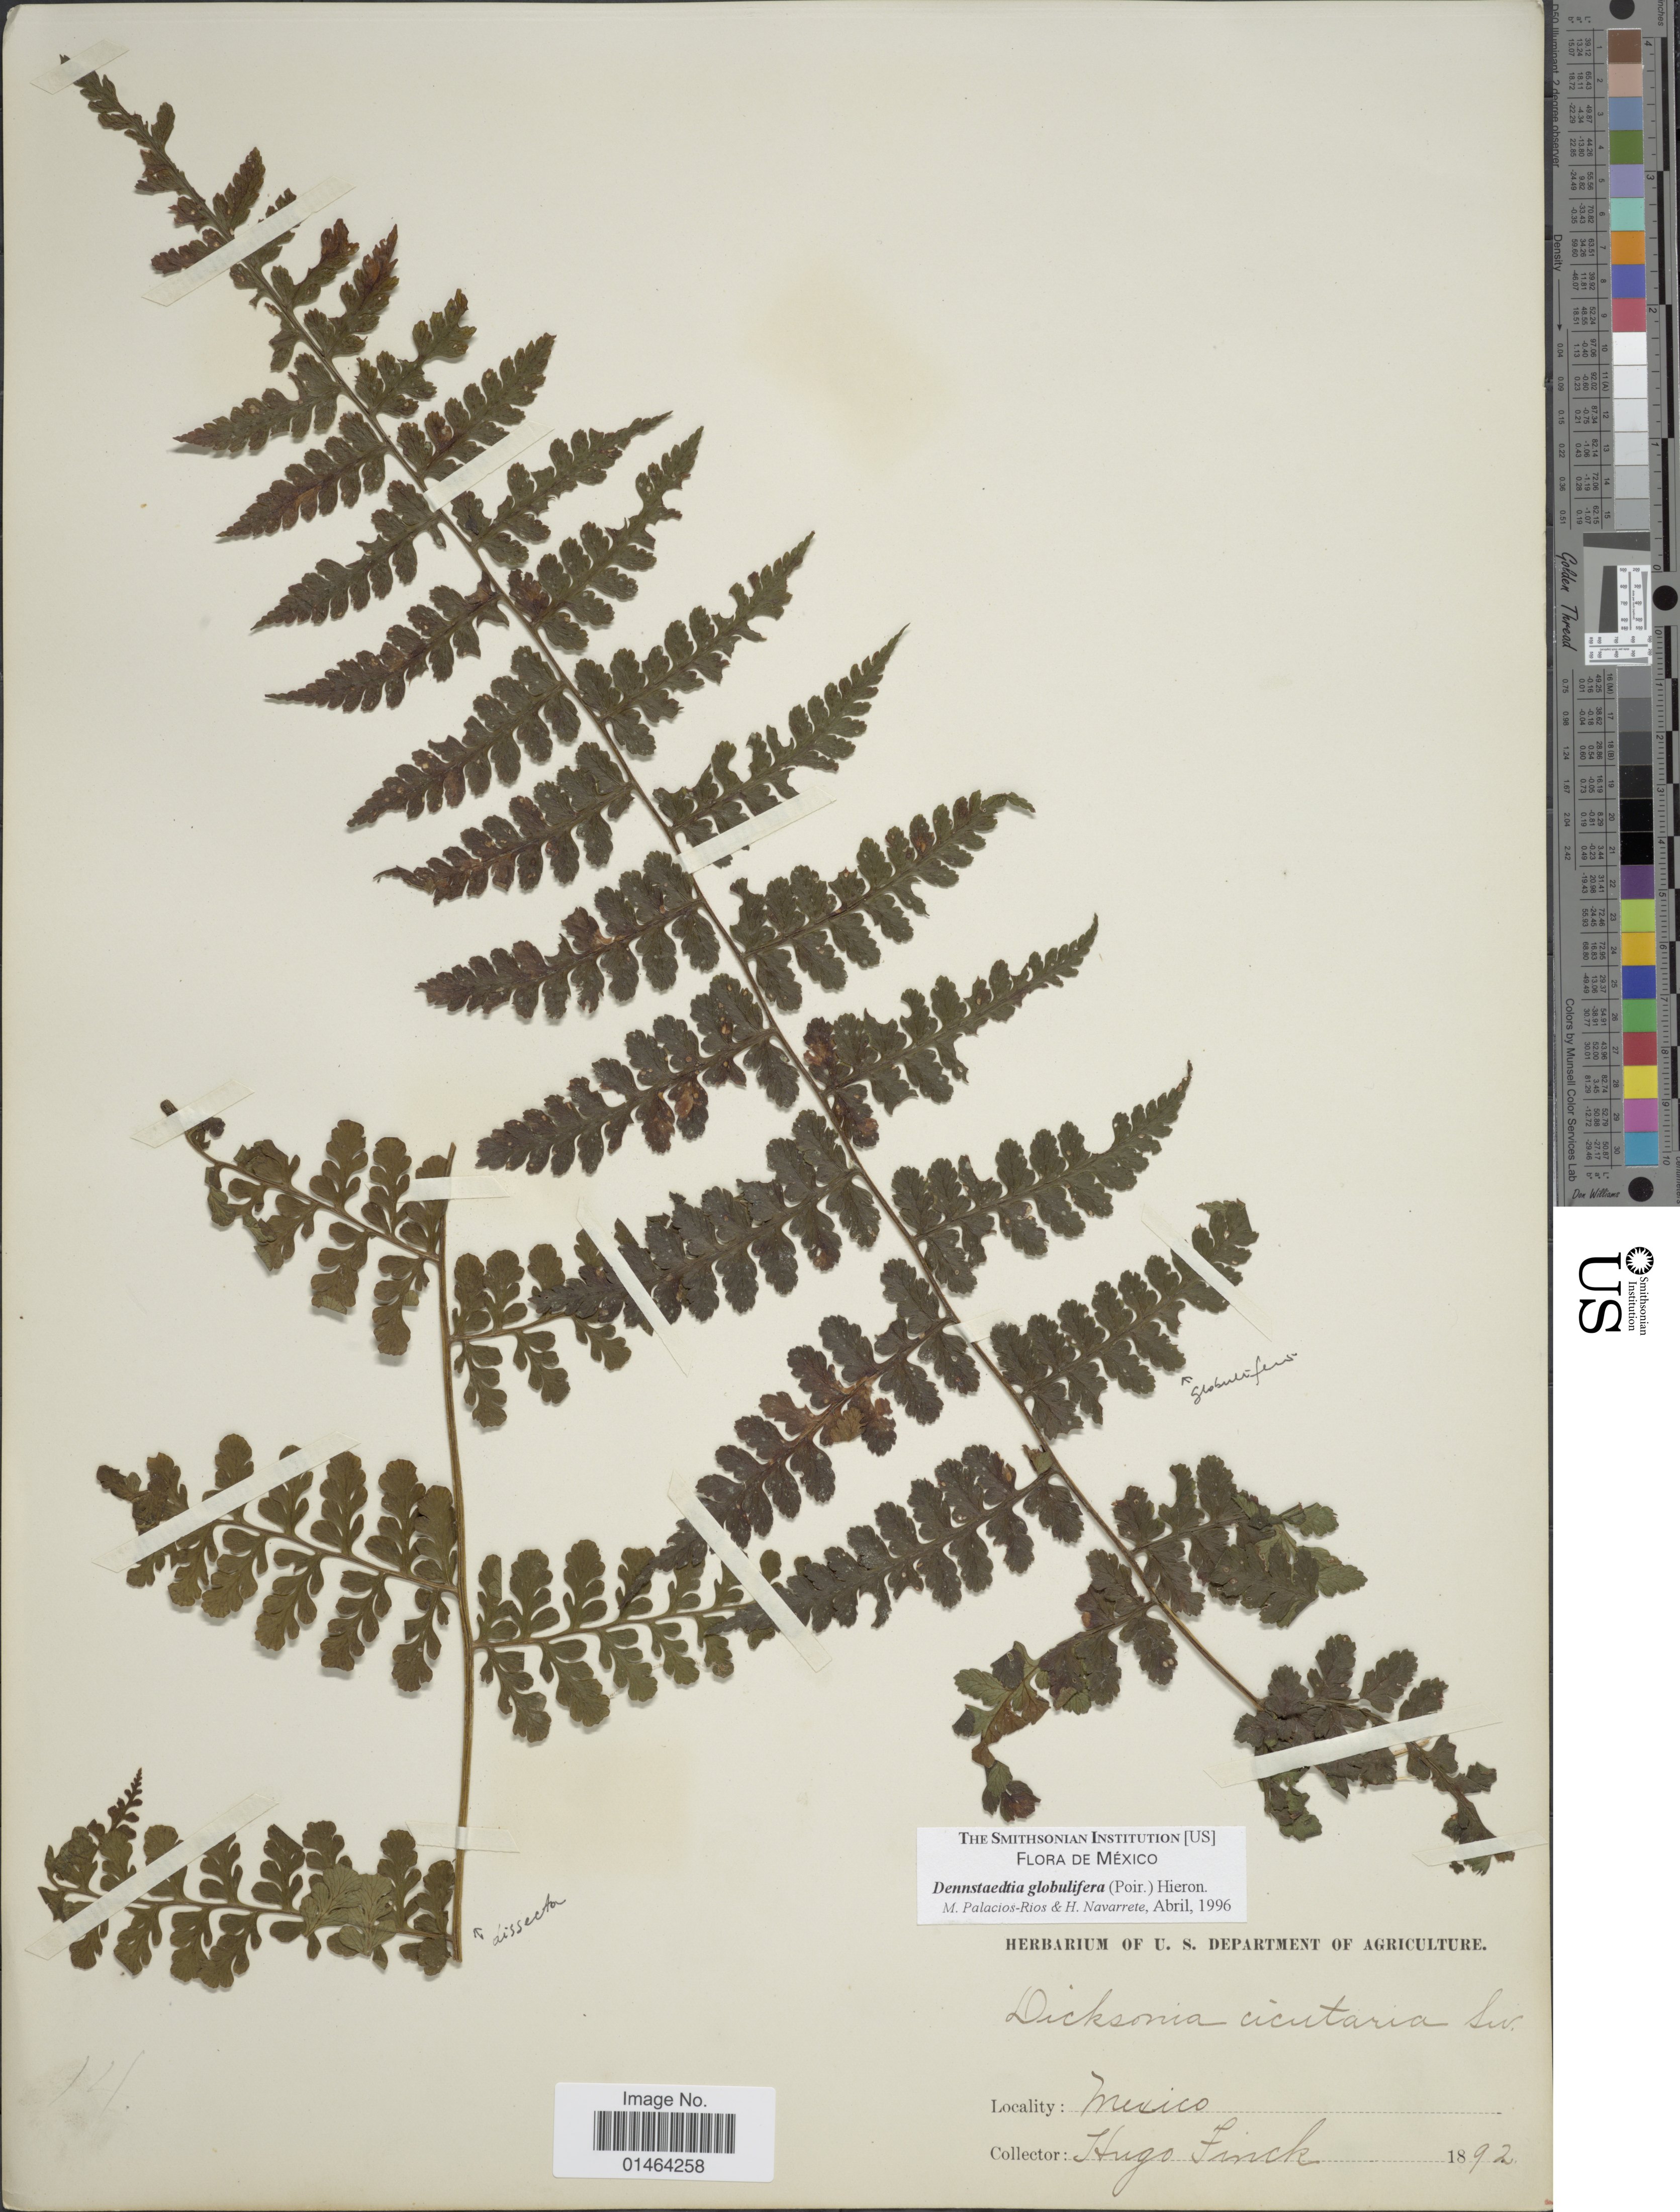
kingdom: Plantae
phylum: Tracheophyta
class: Polypodiopsida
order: Polypodiales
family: Dennstaedtiaceae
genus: Dennstaedtia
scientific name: Dennstaedtia globulifera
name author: (Poir.) Hieron.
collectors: H. Finck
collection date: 1892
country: Mexico